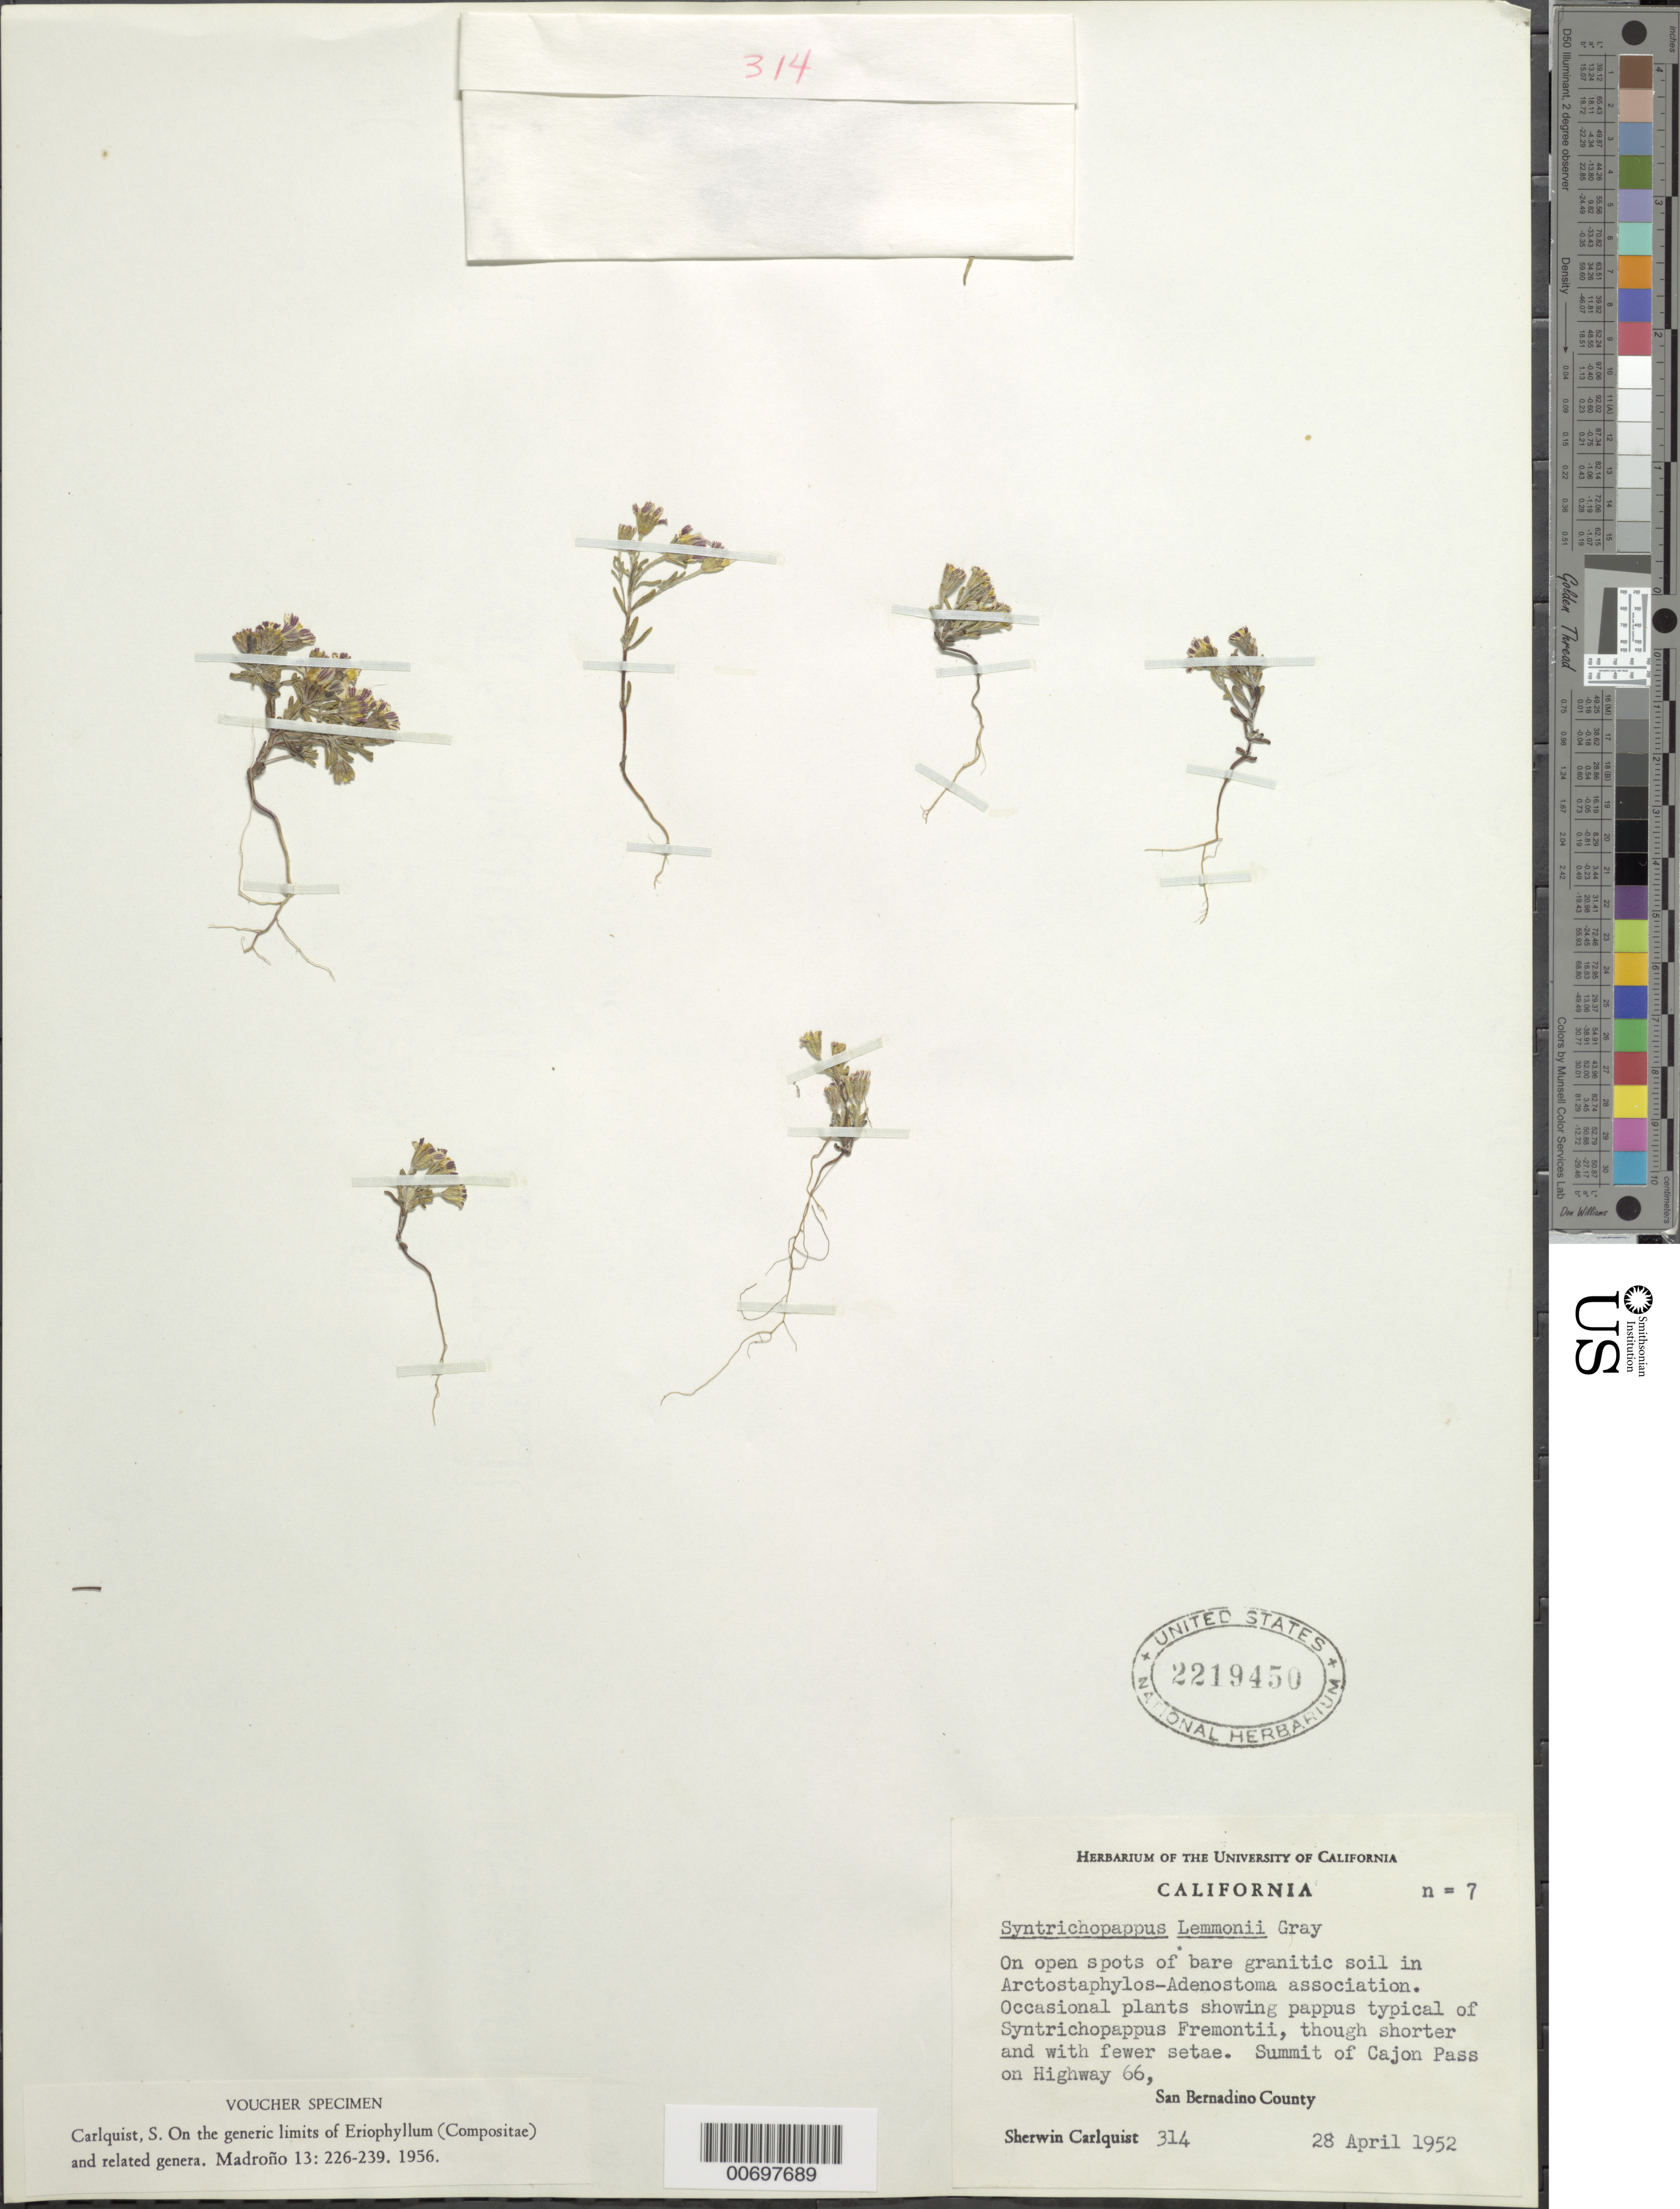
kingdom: Plantae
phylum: Tracheophyta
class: Magnoliopsida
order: Asterales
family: Asteraceae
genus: Syntrichopappus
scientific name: Syntrichopappus lemmonii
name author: (A. Gray) A. Gray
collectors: S. Carlquist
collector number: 314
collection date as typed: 28 Apr 1952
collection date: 1952-04-28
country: United States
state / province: California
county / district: San Bernardino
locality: Summit of Cajon Pass on Highway 66.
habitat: On open spots of bare granitic soil in Arctostaphylos-Adenostoma association.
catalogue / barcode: US 2219450